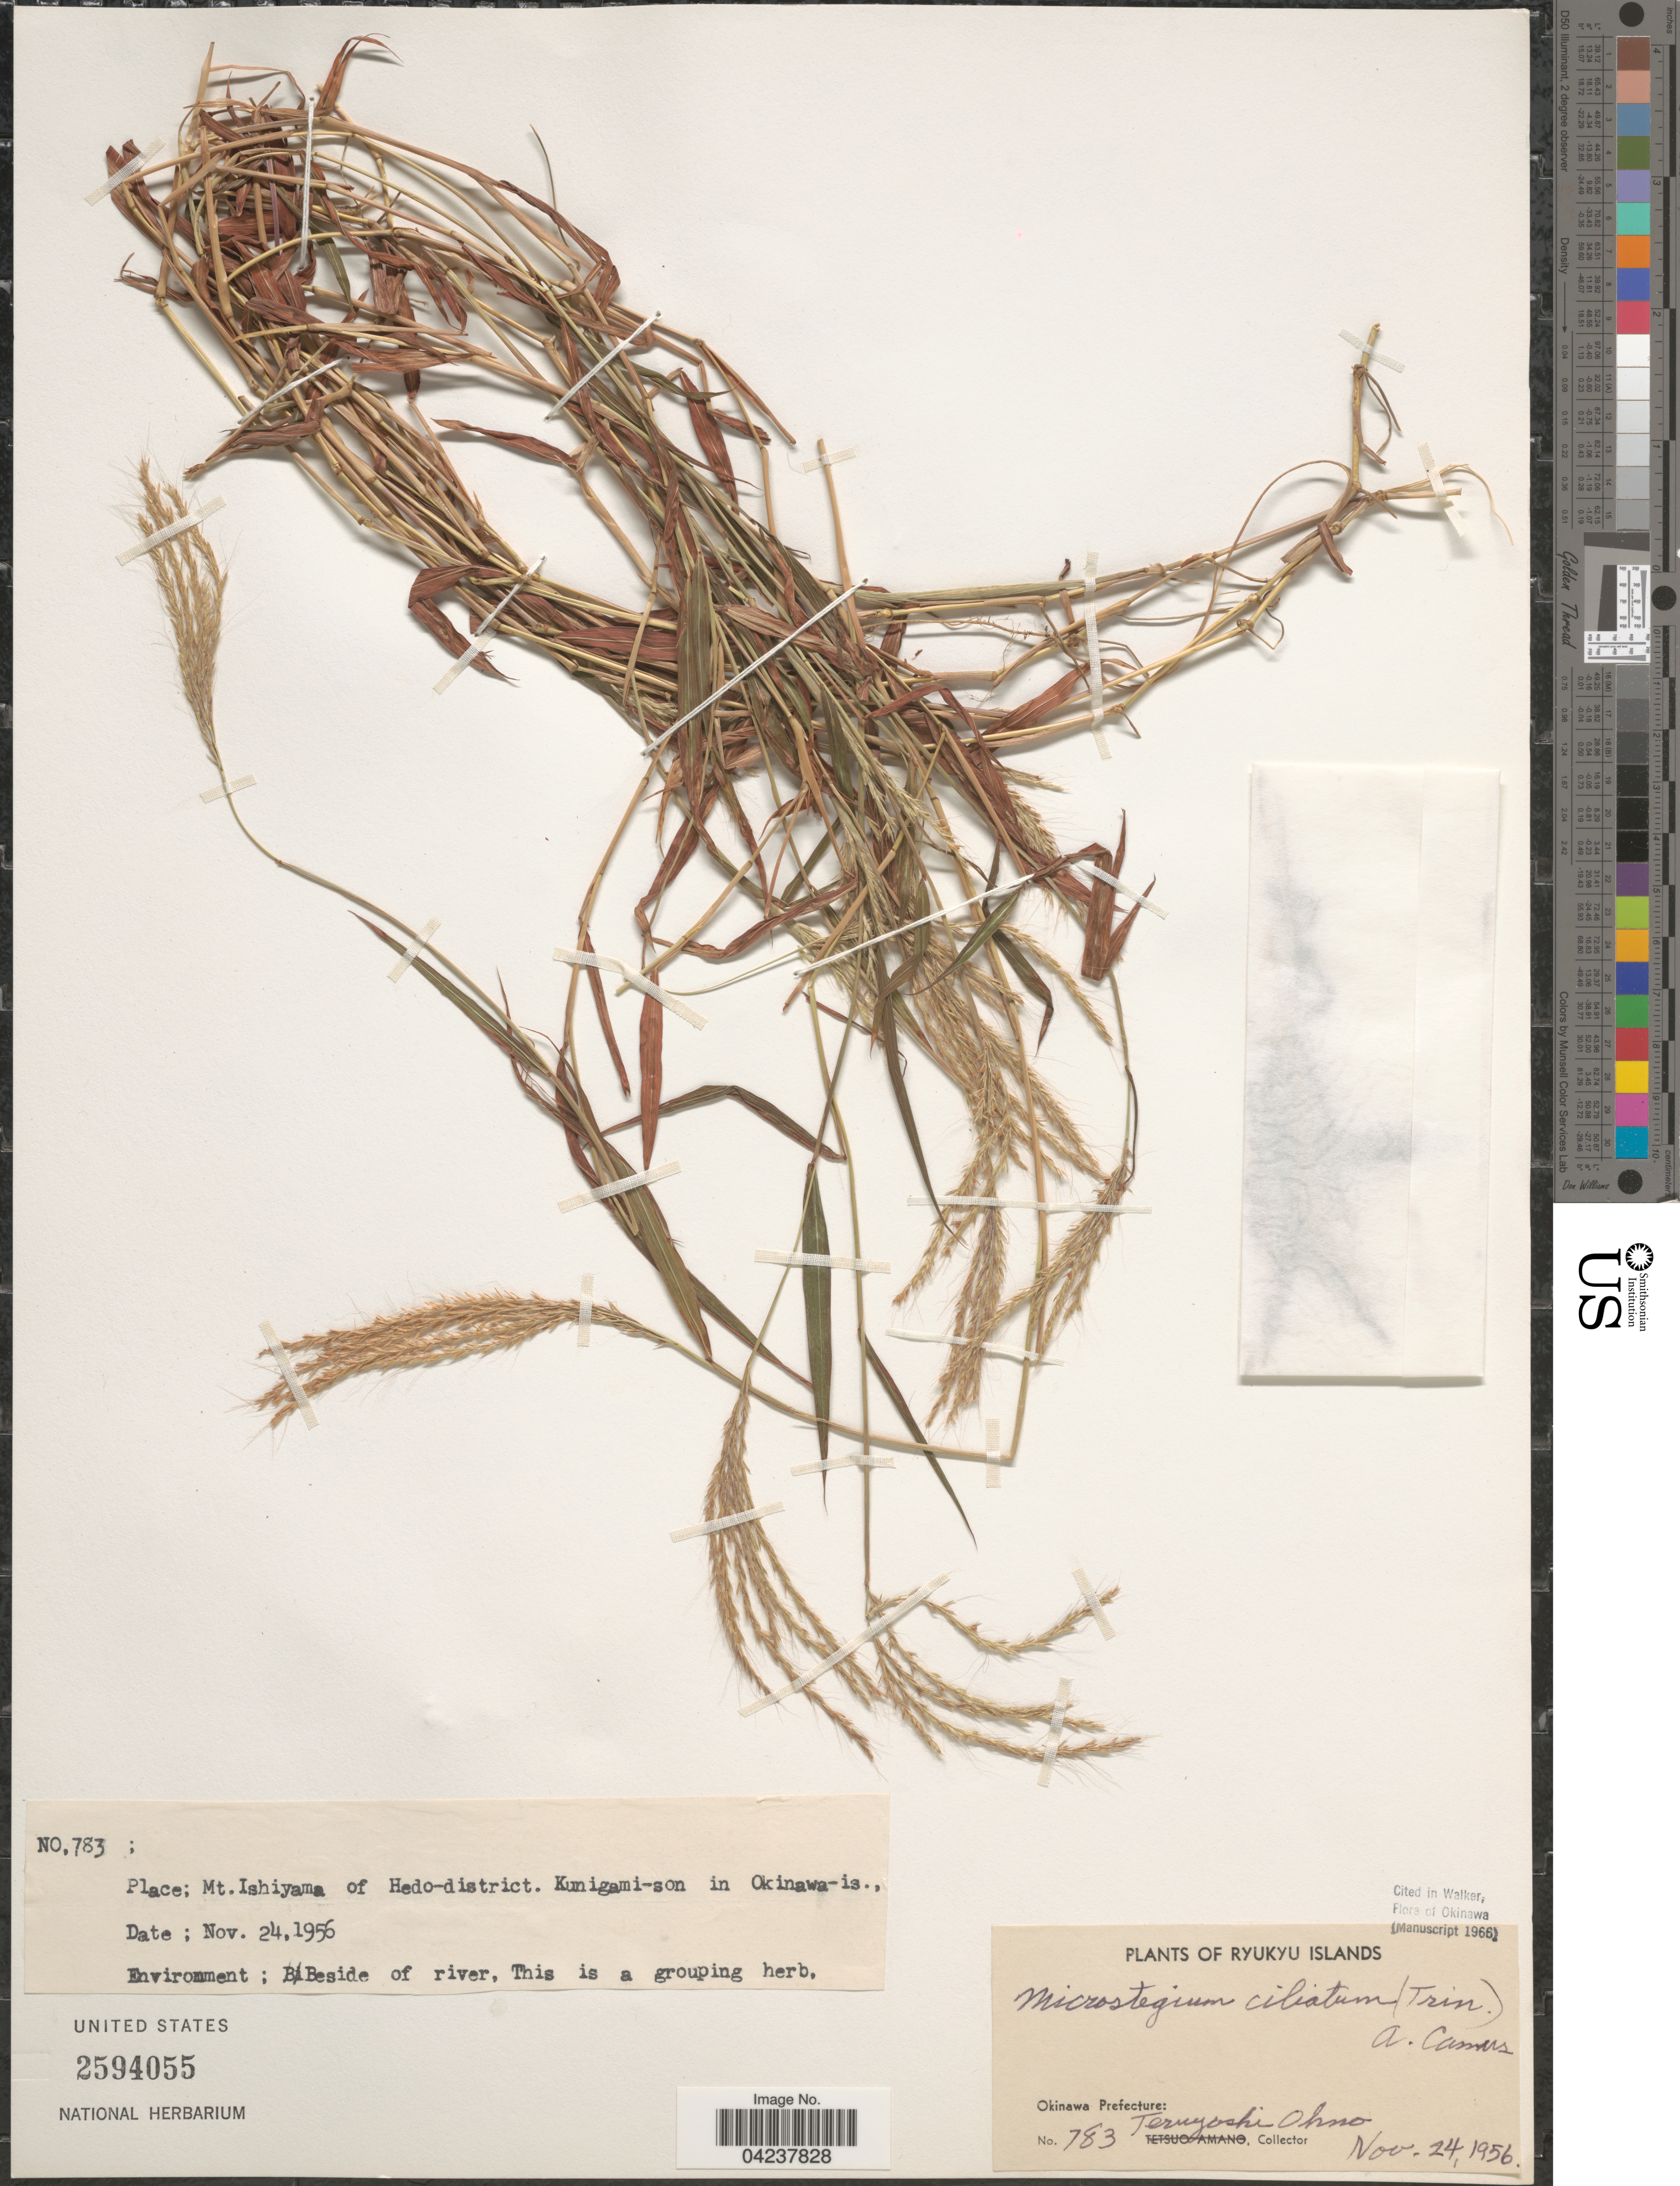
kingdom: Plantae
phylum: Tracheophyta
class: Liliopsida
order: Poales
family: Poaceae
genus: Microstegium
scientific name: Microstegium ciliatum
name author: (Trin.) A. Camus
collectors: T. Ohno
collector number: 783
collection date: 1956-11-24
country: Japan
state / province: Okinawa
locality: Mt. Ishiyama of Hedo-district. Kunigami-son in Okinawa-is. Okinawa Prefecture.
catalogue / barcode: US 2594055